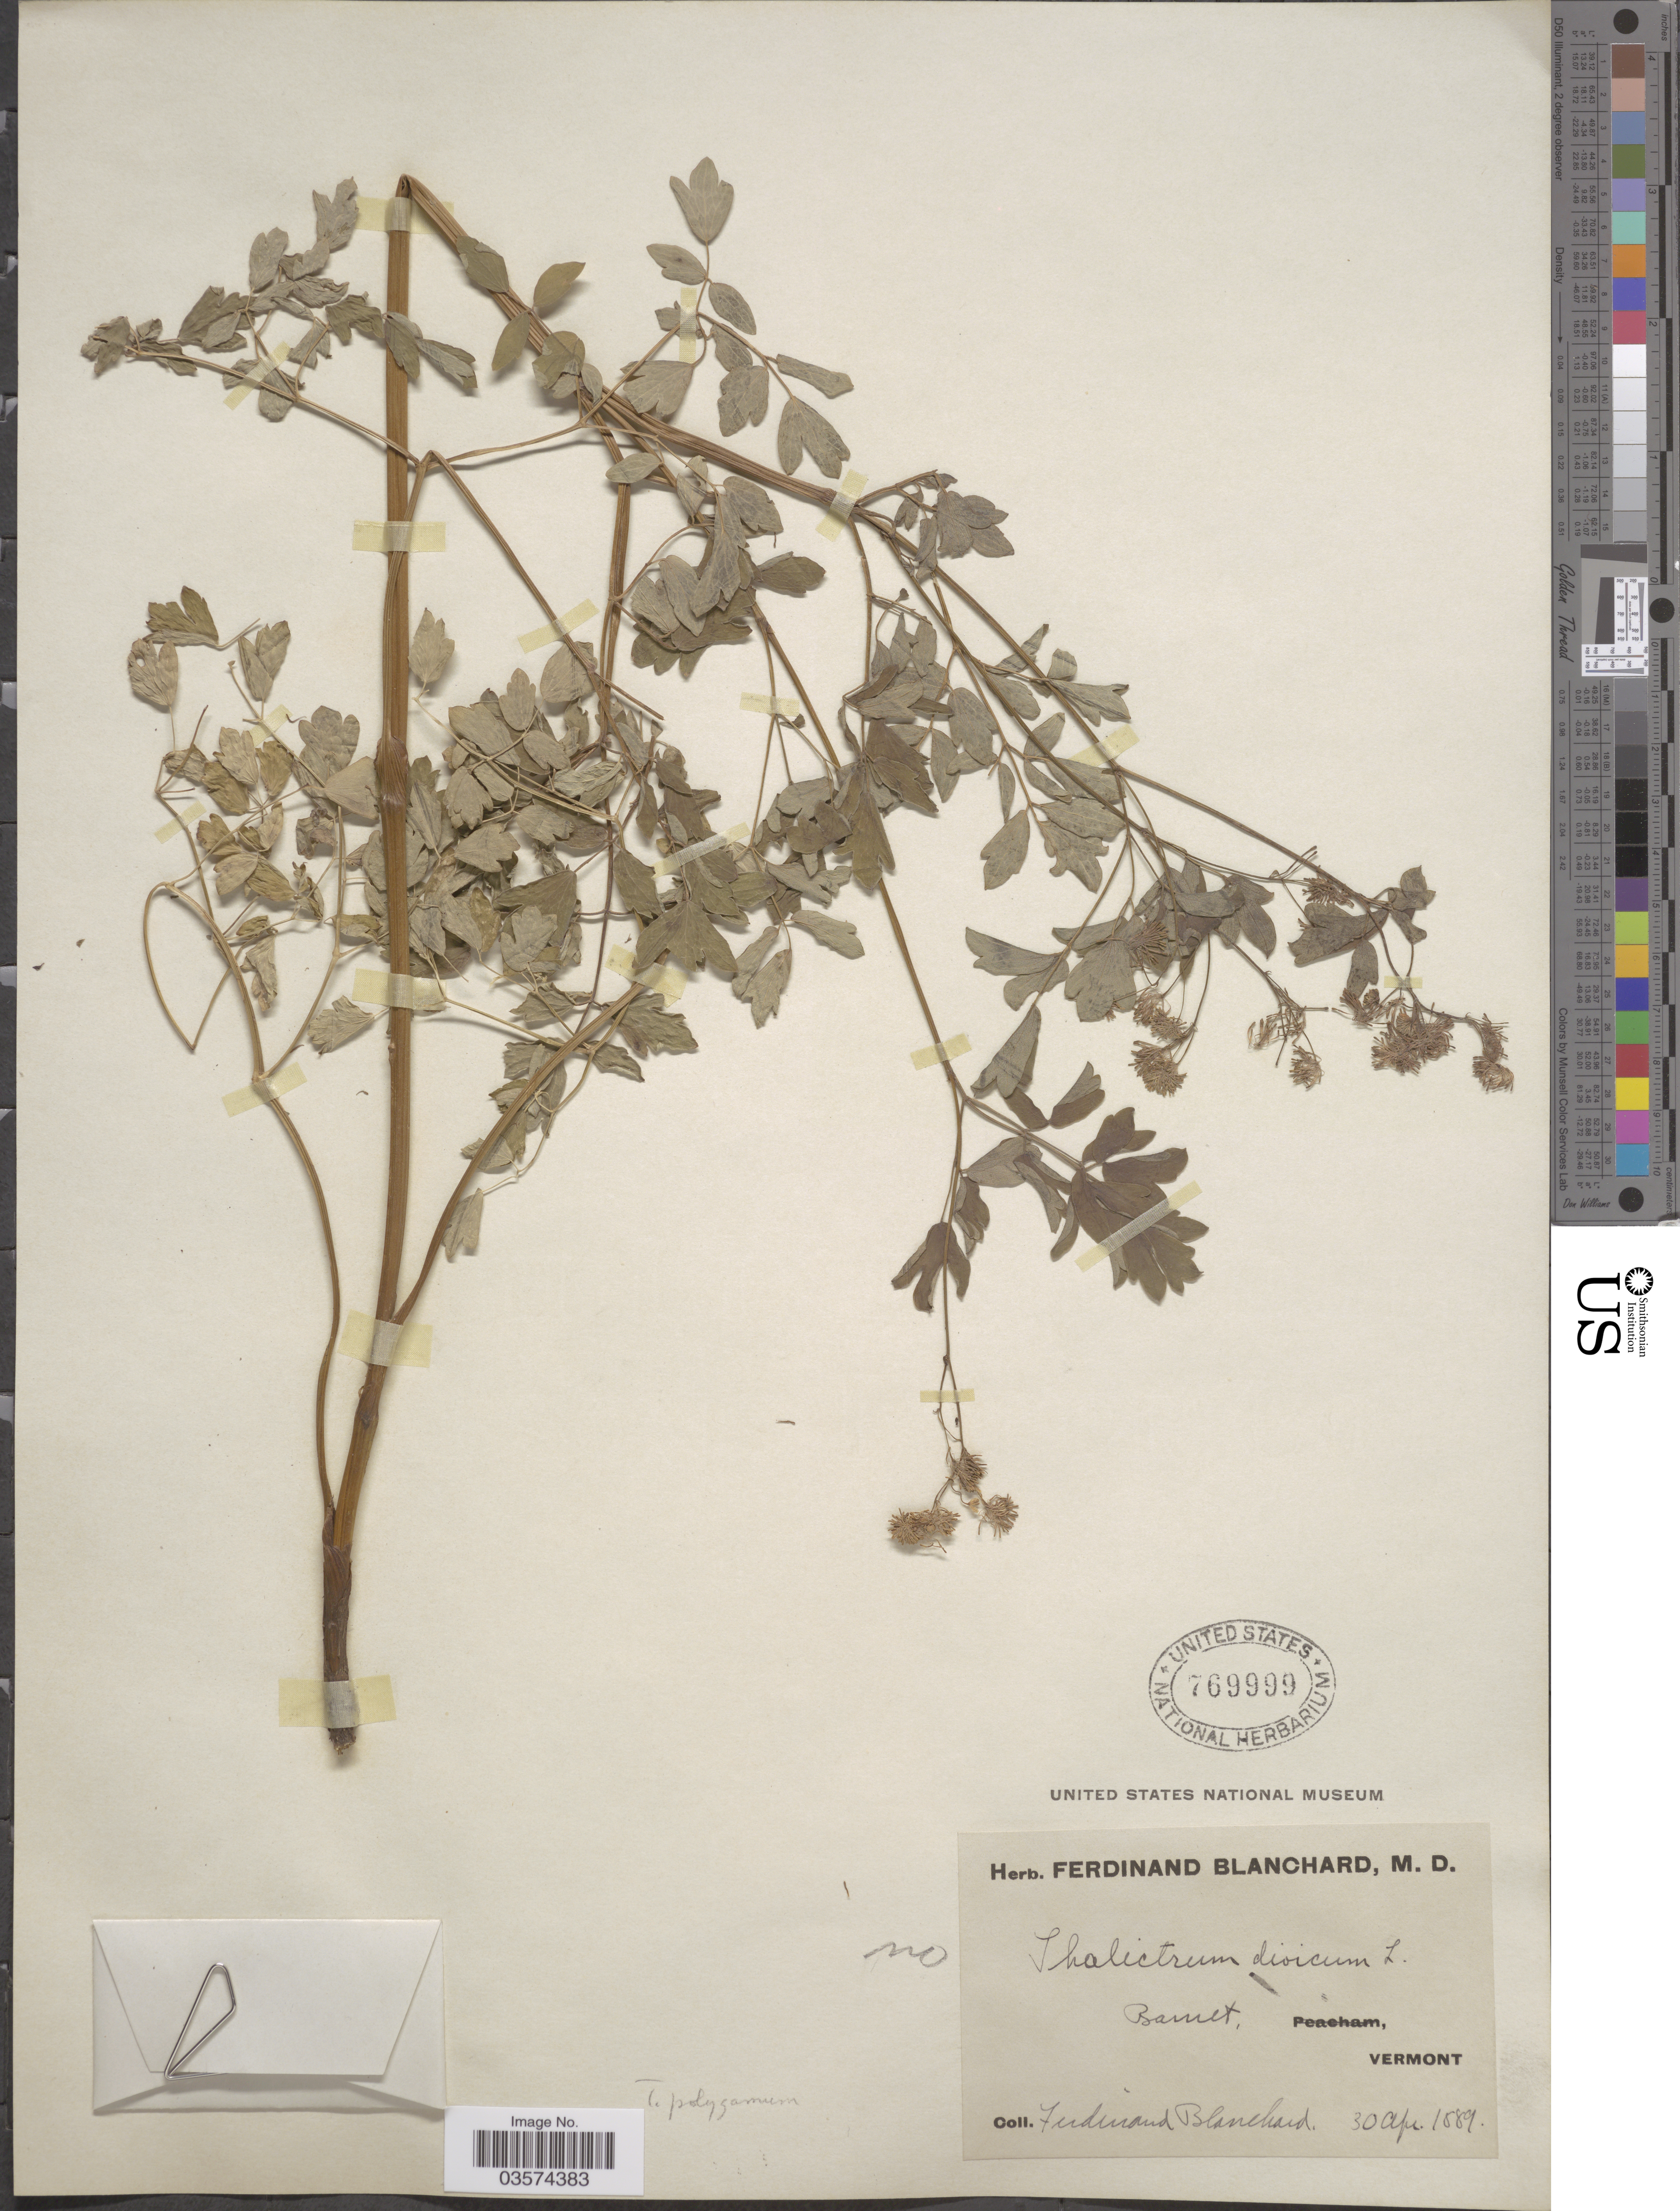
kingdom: Plantae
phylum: Tracheophyta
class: Magnoliopsida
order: Ranunculales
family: Ranunculaceae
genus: Thalictrum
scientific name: Thalictrum pubescens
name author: Pursh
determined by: Strong, Mark T., (BOT), Smithsonian Institution - National Museum of Natural History (UNITED STATES)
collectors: F. Blanchard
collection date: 1889-04-30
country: United States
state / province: Vermont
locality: Barnet.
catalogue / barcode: US 769999